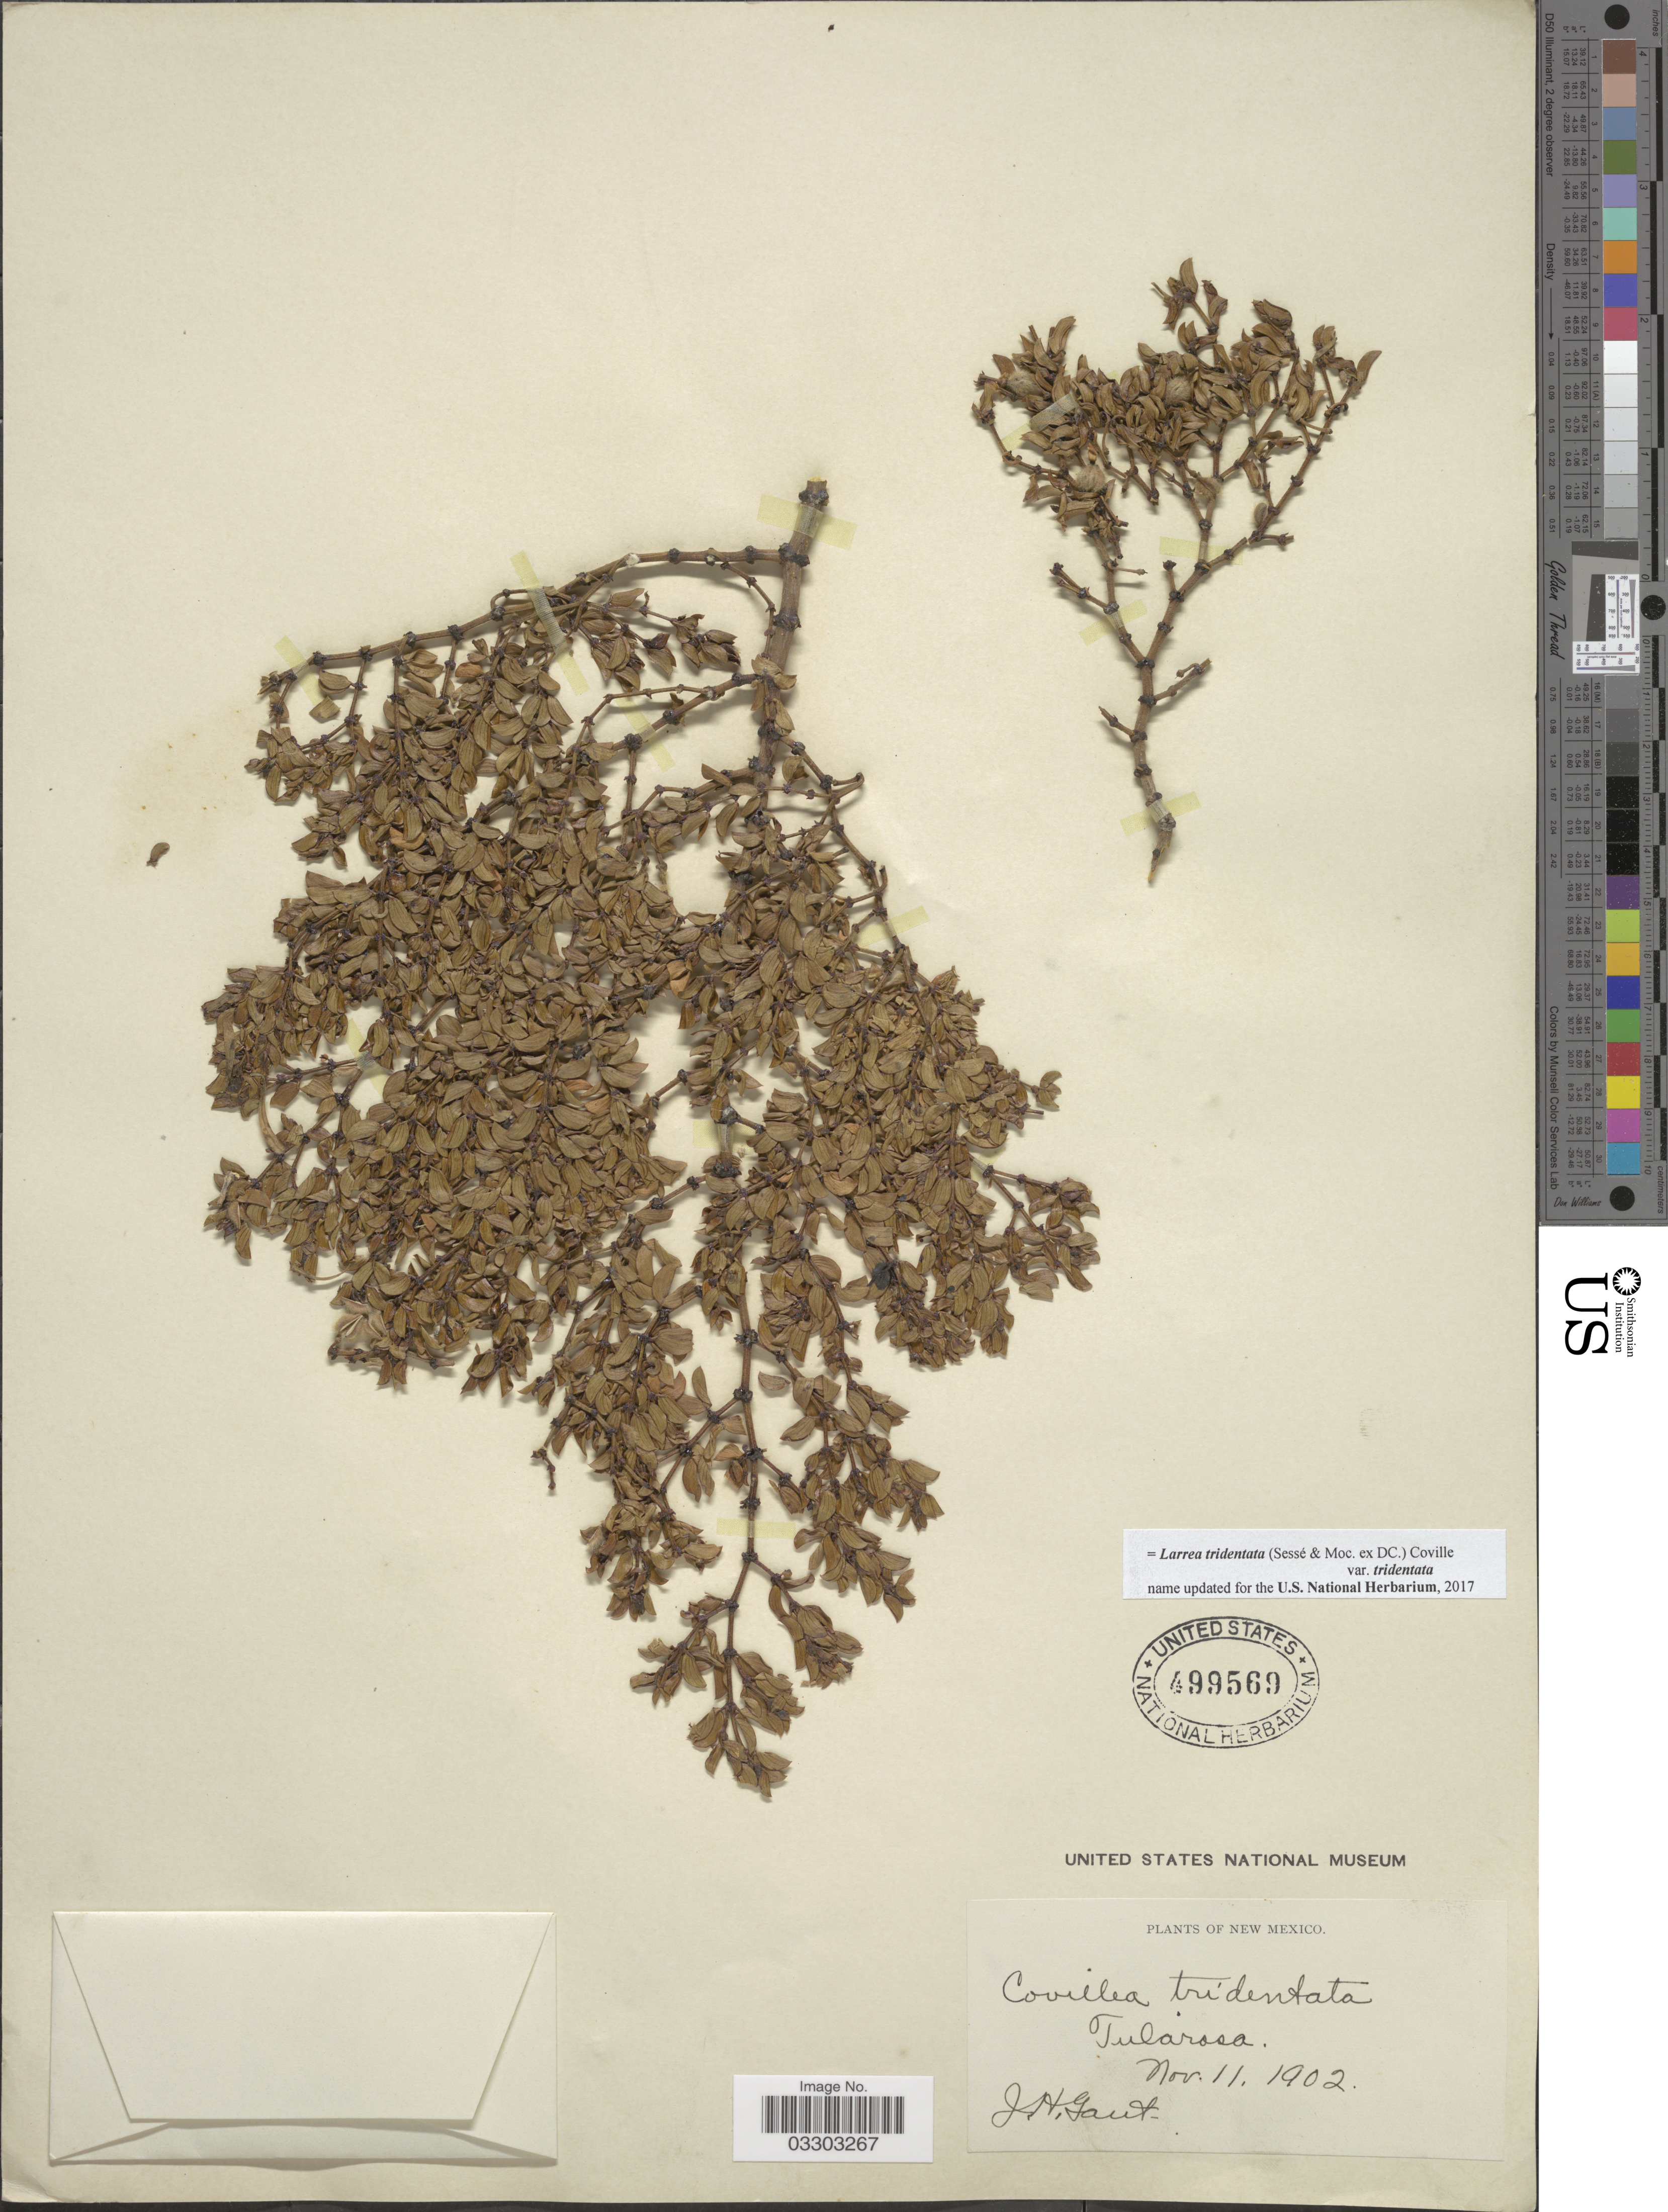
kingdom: Plantae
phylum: Tracheophyta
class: Magnoliopsida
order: Zygophyllales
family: Zygophyllaceae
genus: Larrea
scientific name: Larrea tridentata var. tridentata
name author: (Sessé & Moc. ex DC.) Coville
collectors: J. Gaut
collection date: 1902-11-11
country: United States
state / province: New Mexico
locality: Tularosa.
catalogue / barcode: US 499569